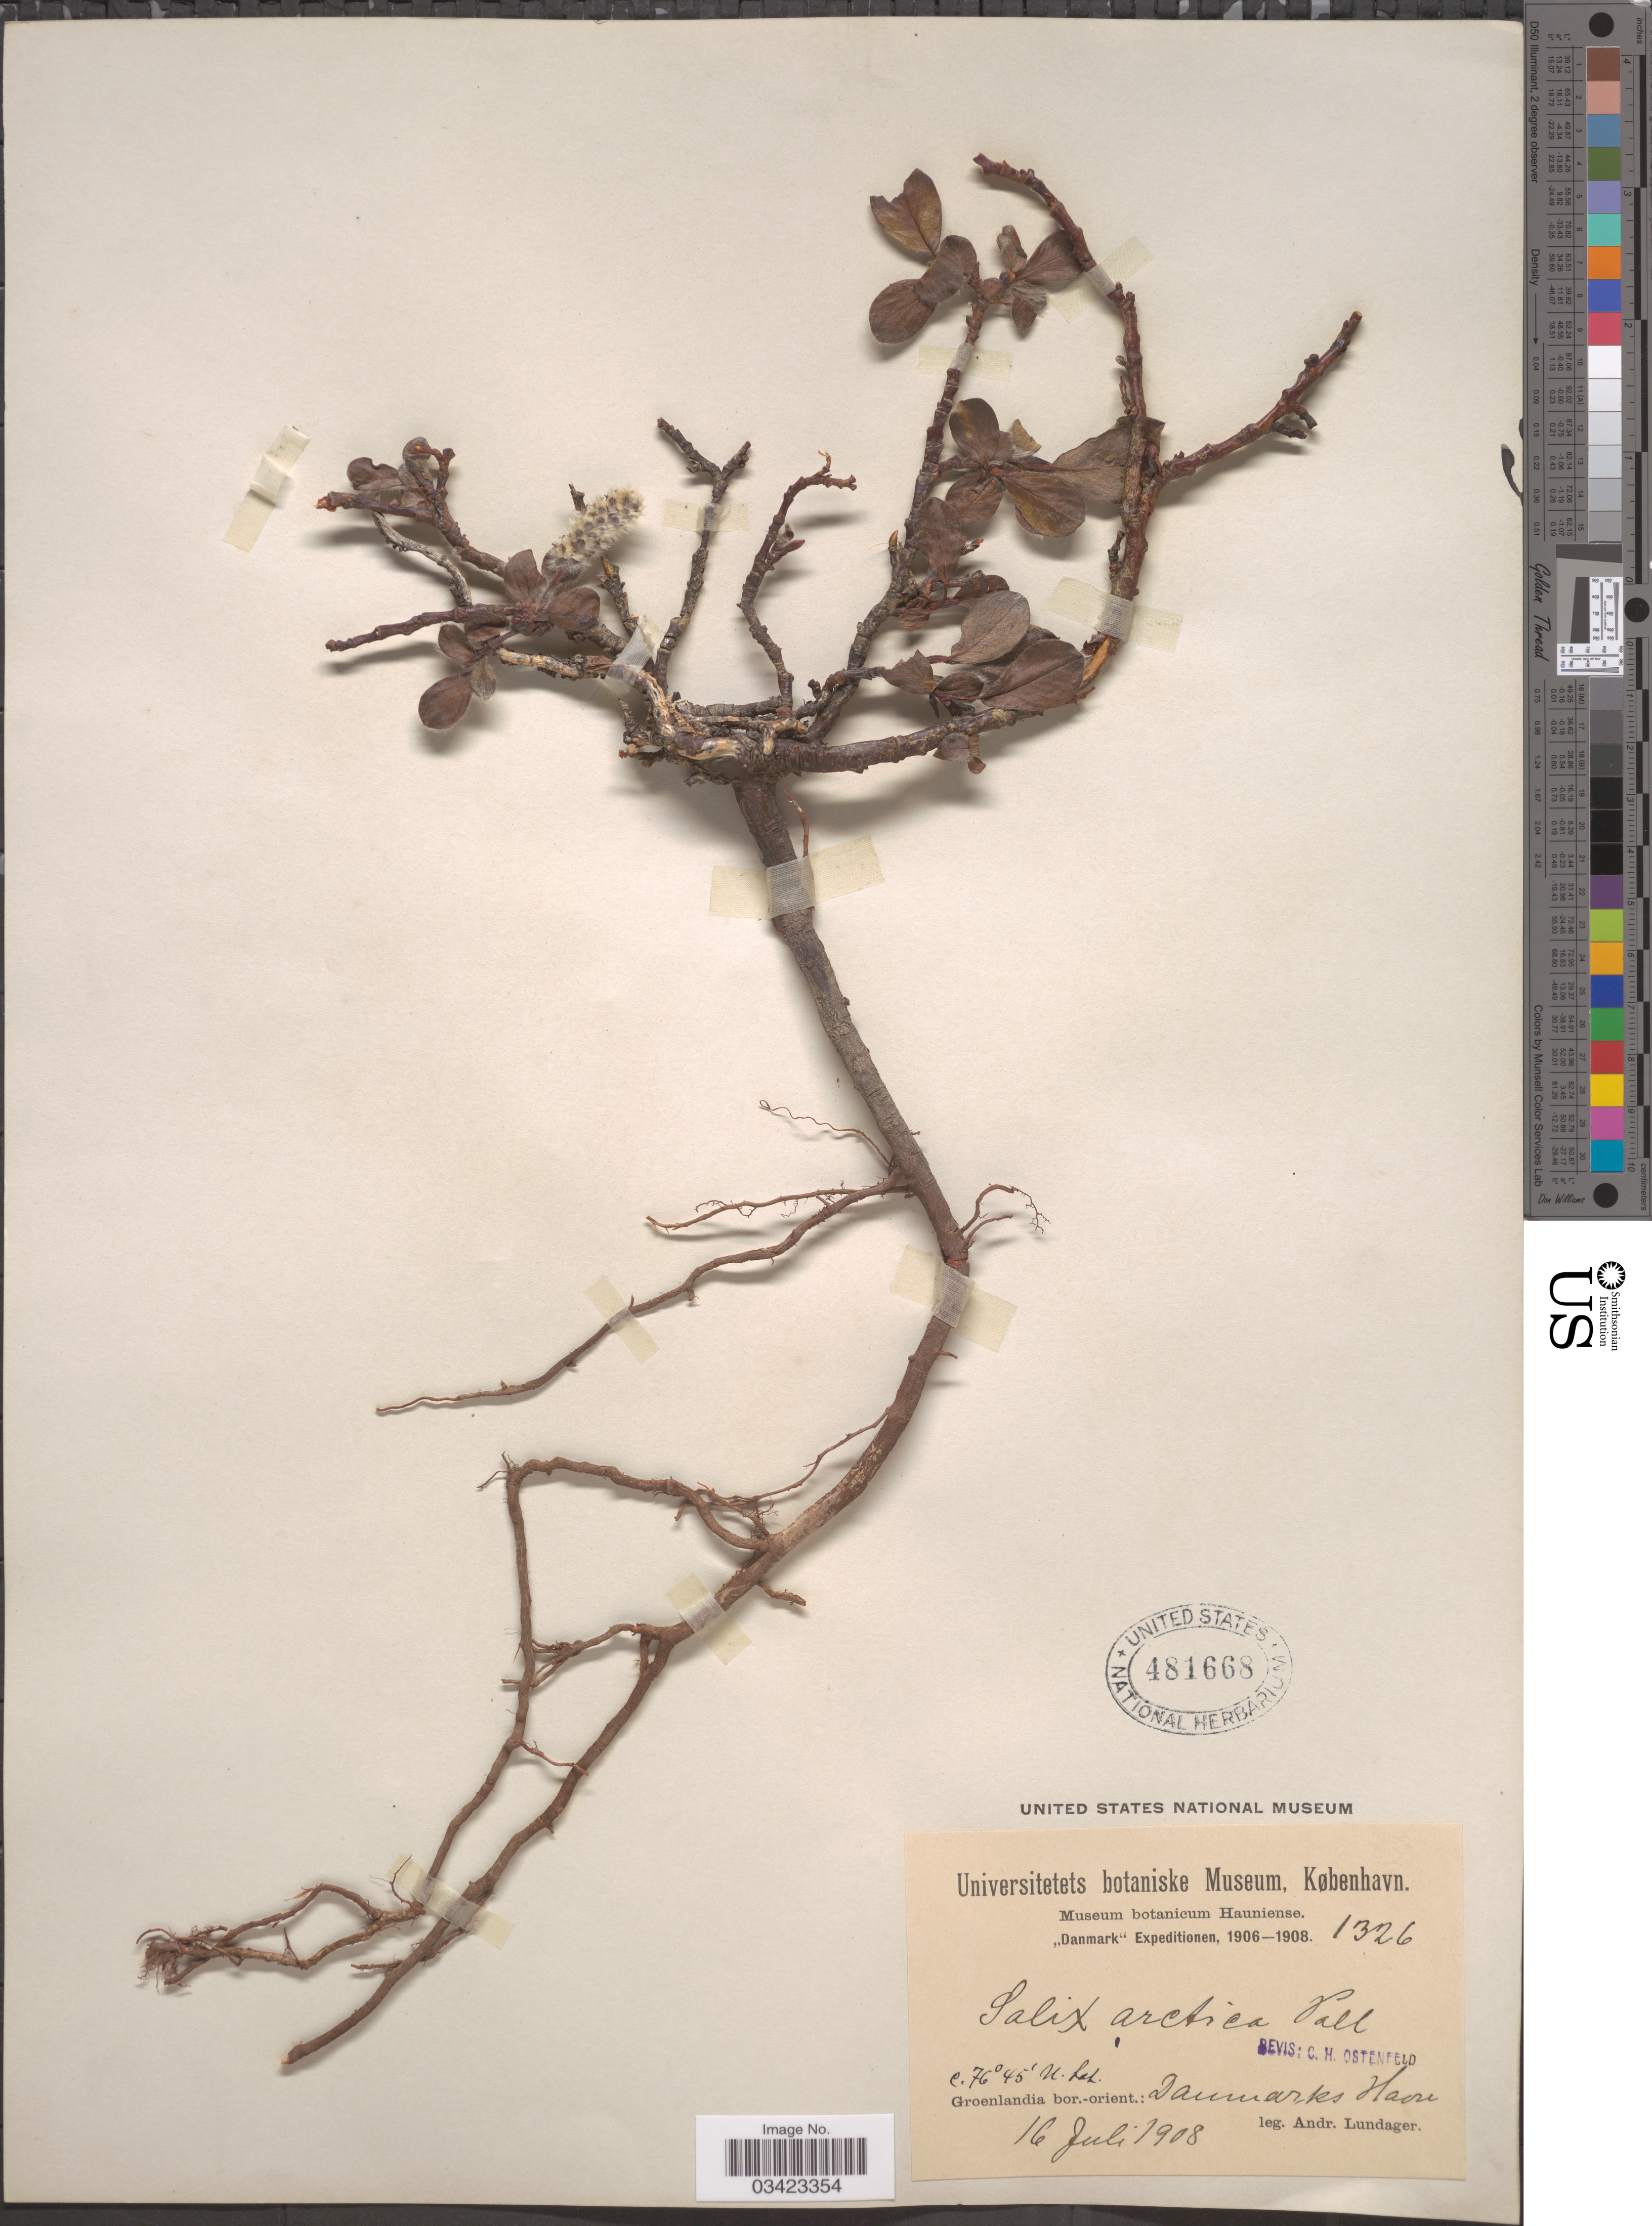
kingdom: Plantae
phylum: Tracheophyta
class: Magnoliopsida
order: Malpighiales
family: Salicaceae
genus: Salix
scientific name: Salix arctica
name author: Pall.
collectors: A. Lundager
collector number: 1326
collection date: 1908-07-16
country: Greenland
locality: Bevis: C. H. Ostenfeld. Groenlandia bor.-orient: Danmarks Havn.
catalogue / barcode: US 481668